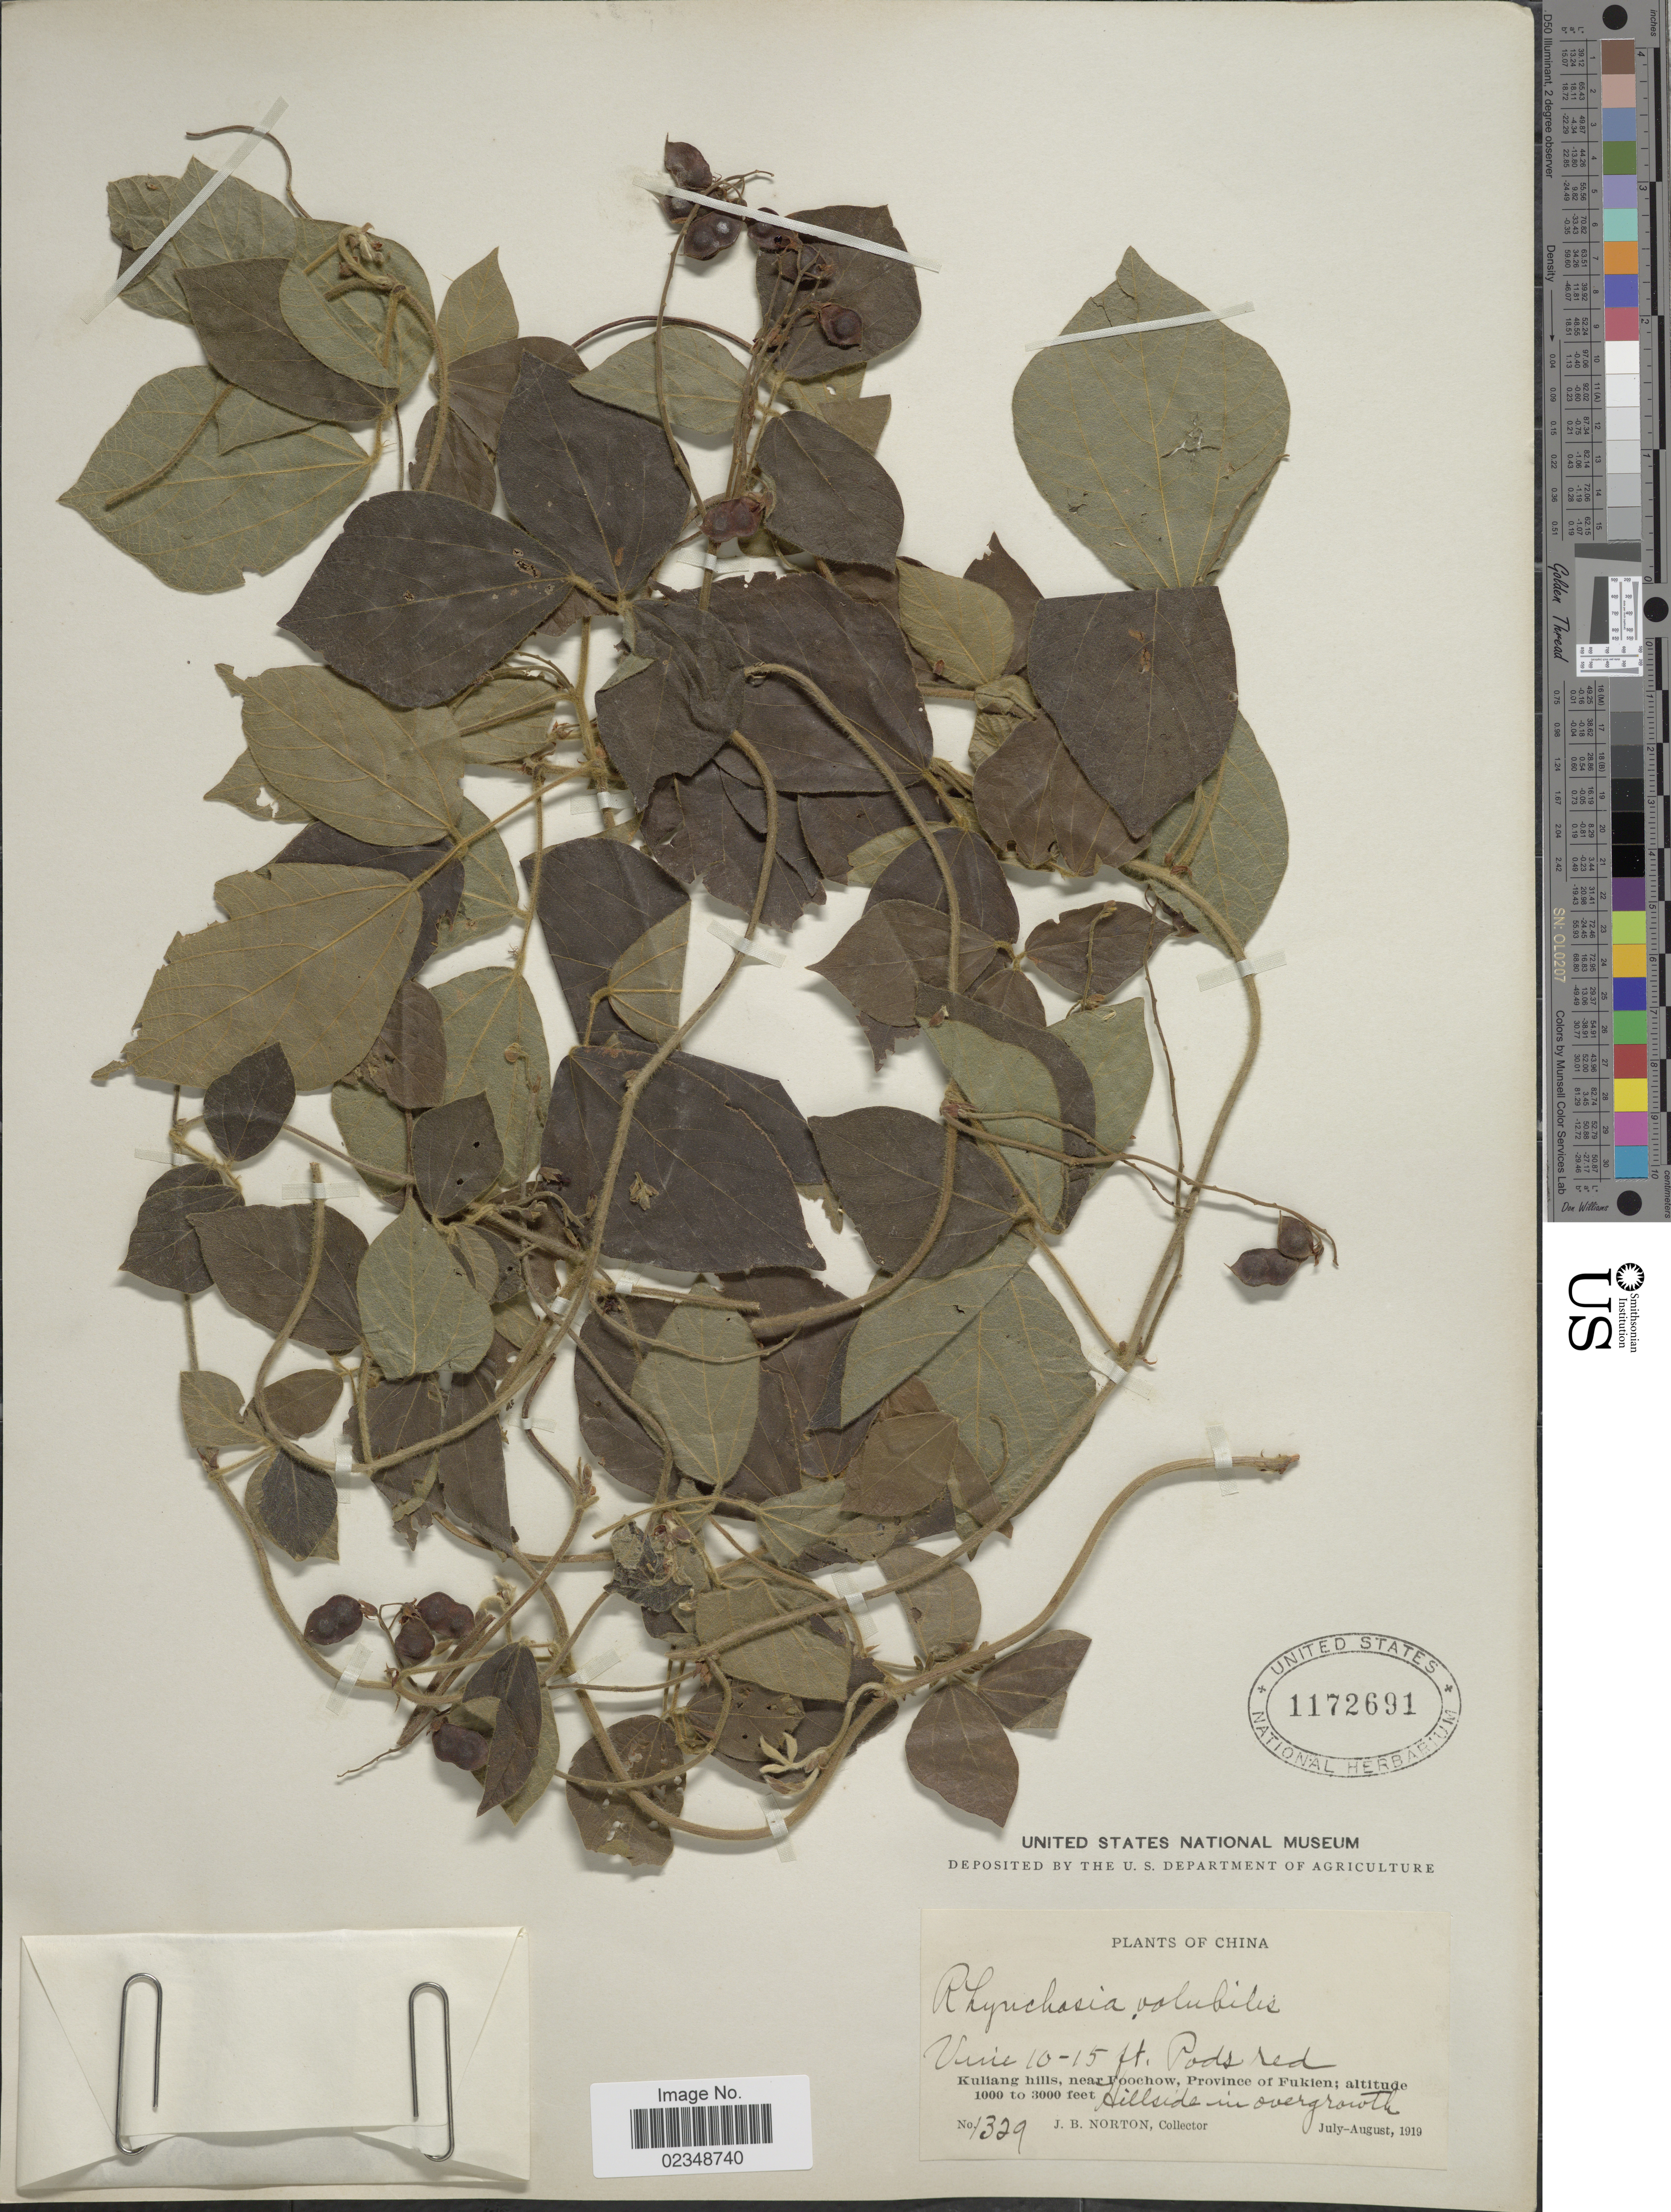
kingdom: Plantae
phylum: Tracheophyta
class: Magnoliopsida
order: Fabales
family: Fabaceae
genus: Rhynchosia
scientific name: Rhynchosia volubilis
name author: (Michx.) Wood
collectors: J. B. Norton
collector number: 1329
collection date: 1919-07/1919-08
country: China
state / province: Fujian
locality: Kuliang hills, near Foochow, Province of Fukien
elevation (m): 305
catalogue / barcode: US 1172691